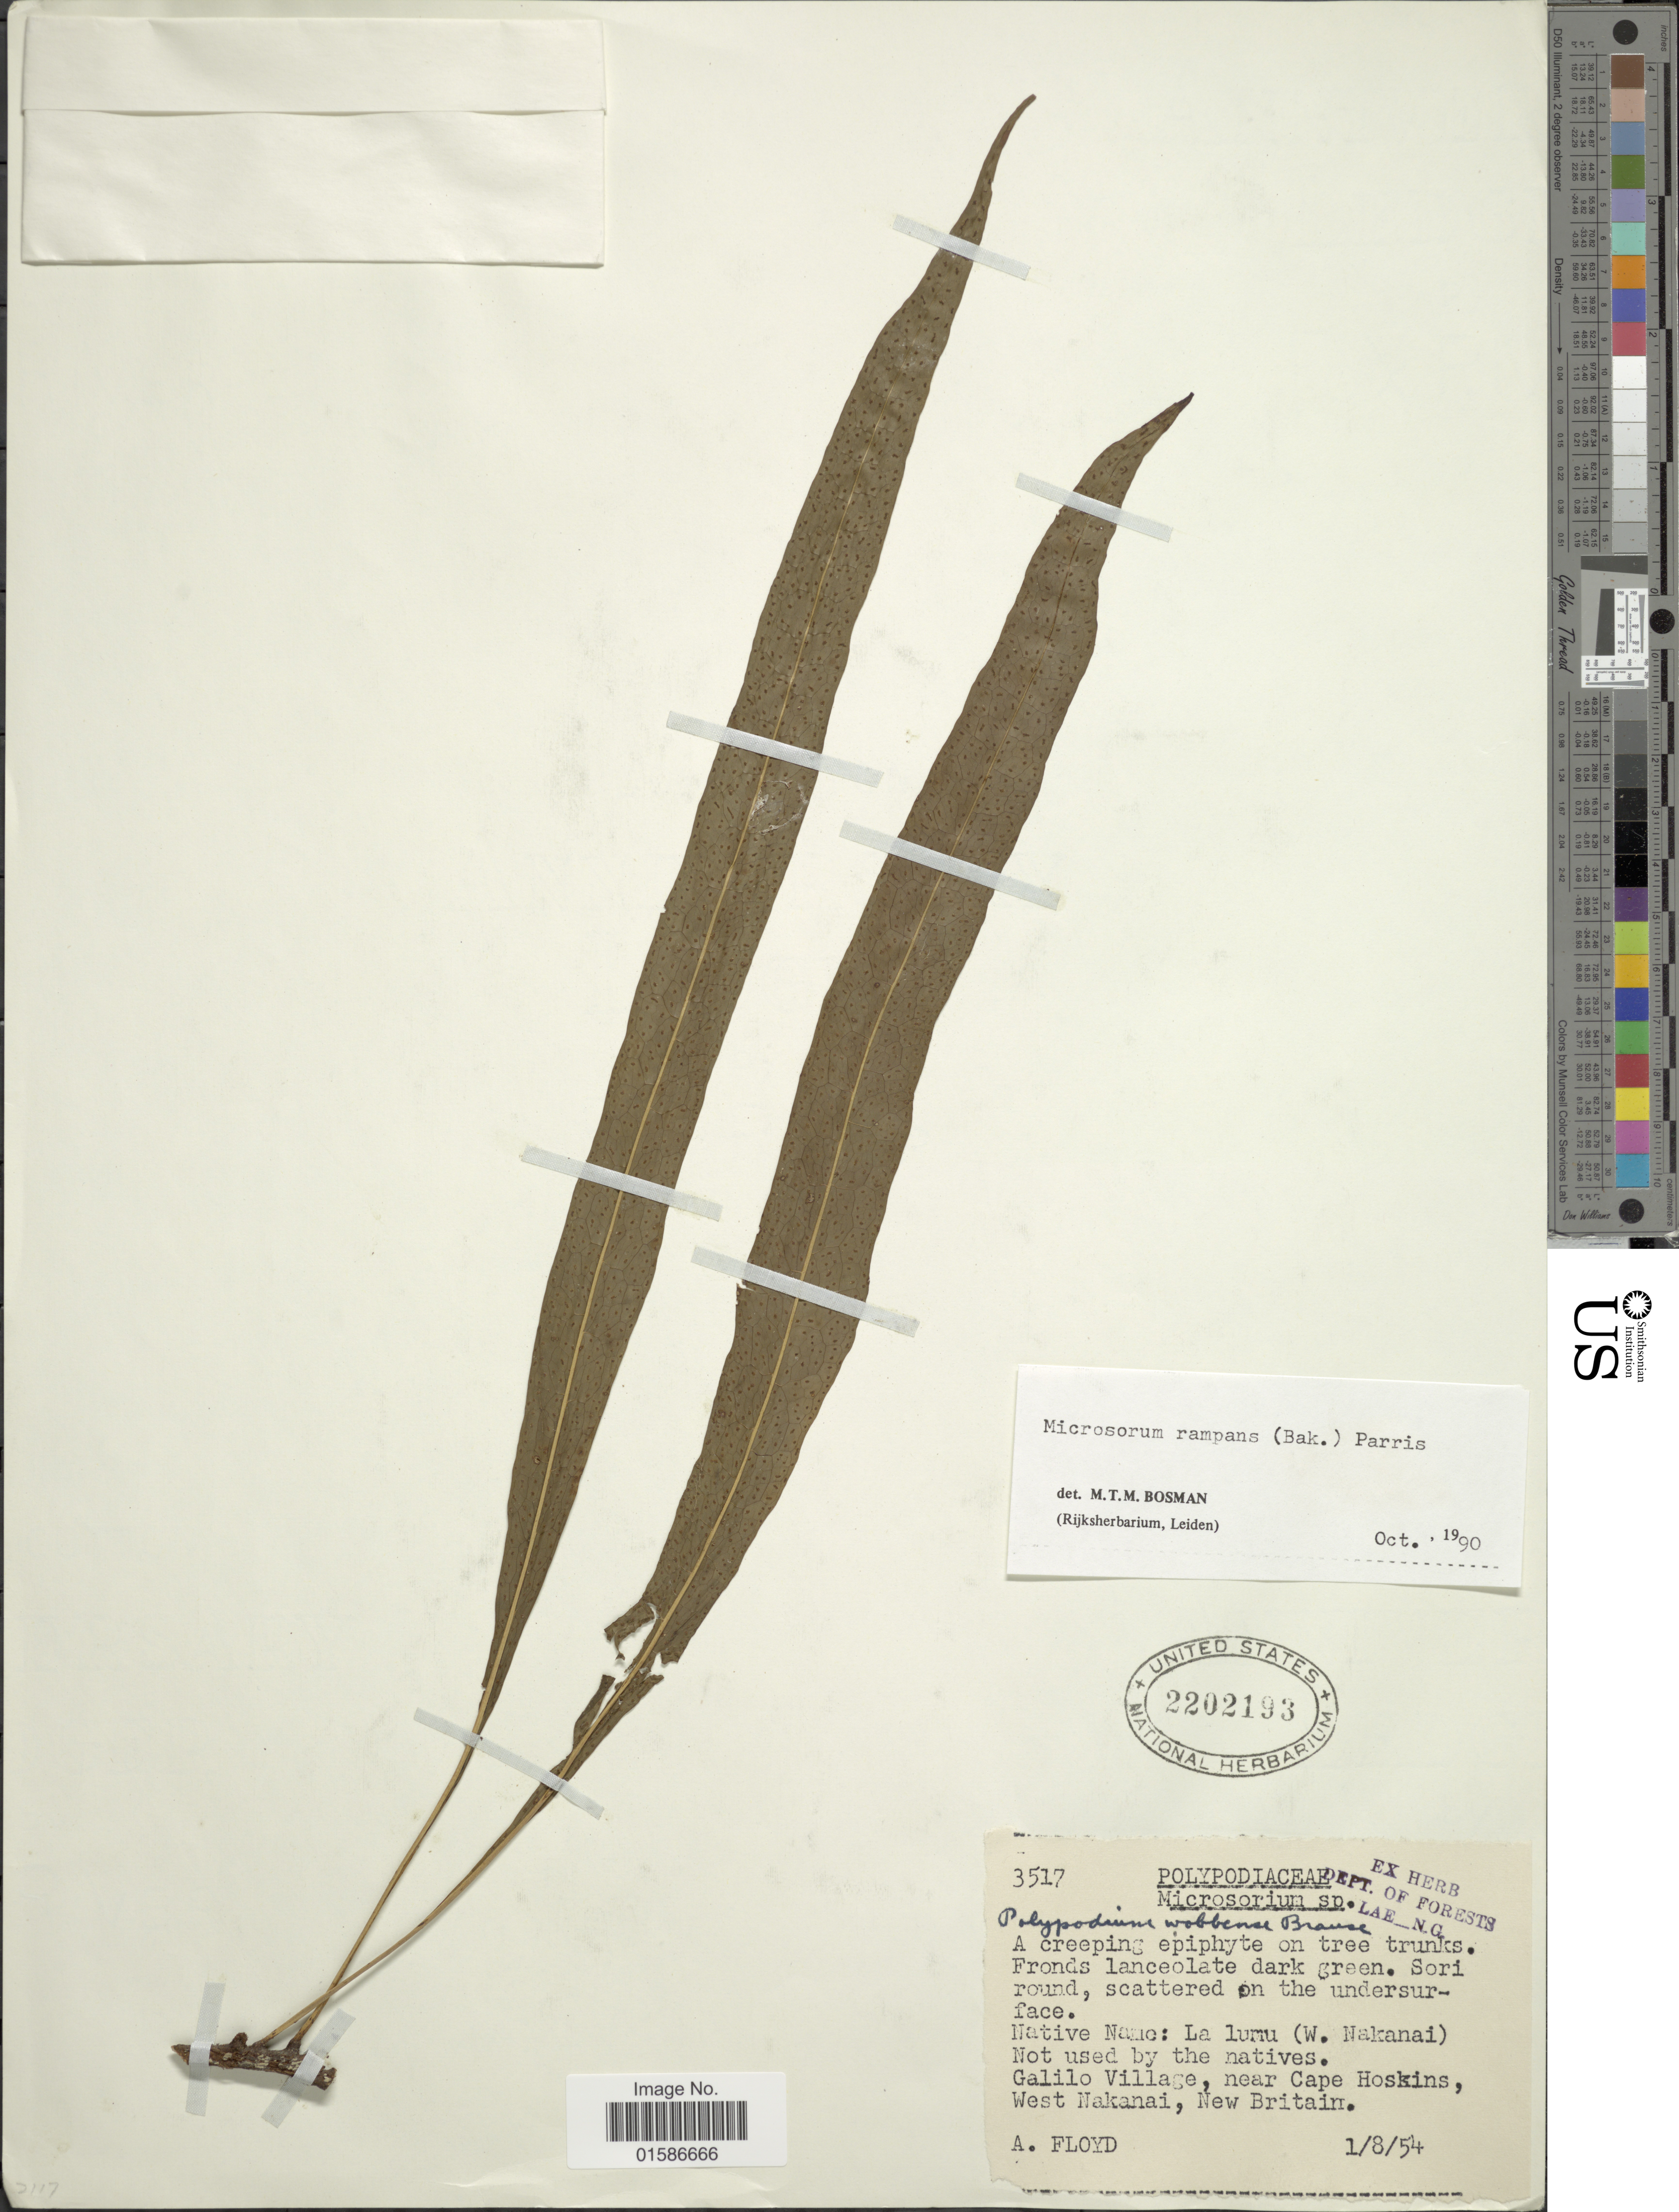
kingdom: Plantae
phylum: Tracheophyta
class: Polypodiopsida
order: Polypodiales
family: Polypodiaceae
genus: Microsorum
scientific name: Microsorum rampans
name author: (Baker) Parris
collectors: A. Floyd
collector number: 3517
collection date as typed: Transcribed d/m/y: 1/8/54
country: Papua New Guinea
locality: Galilo Village, near Cape Hoskins, West Nakanai, New Britain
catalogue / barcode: US 2202193